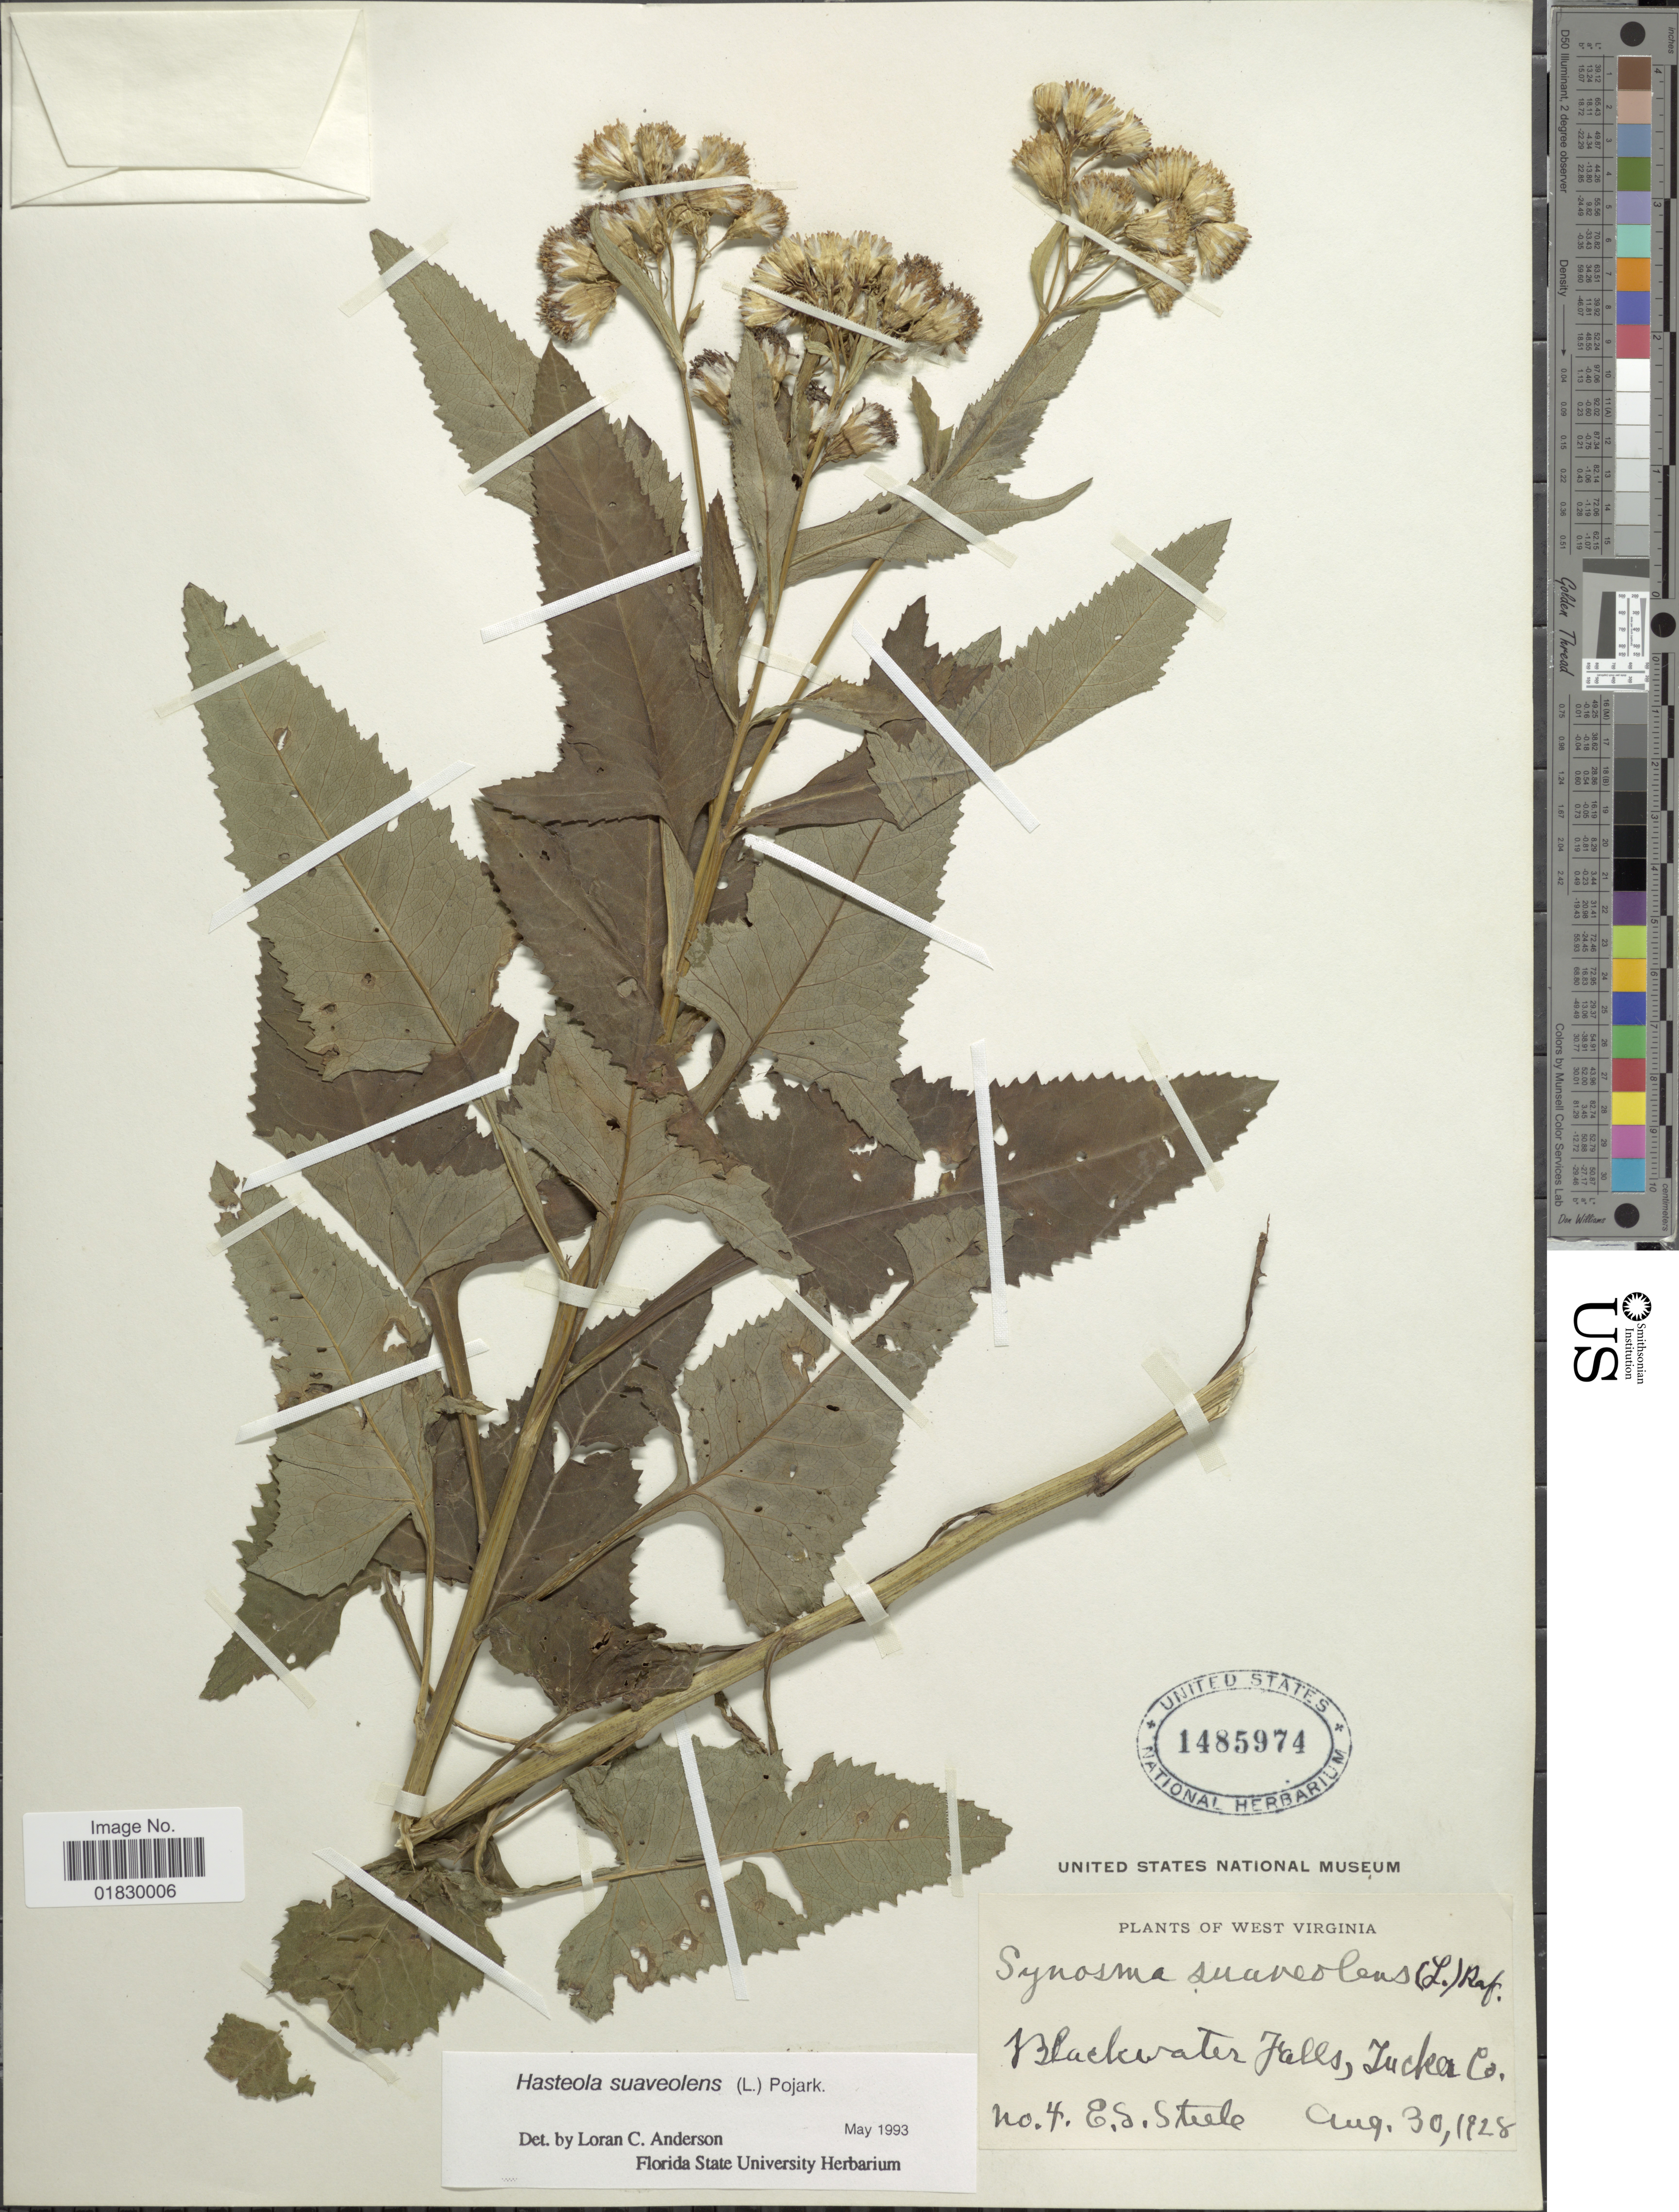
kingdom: Plantae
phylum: Tracheophyta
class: Magnoliopsida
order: Asterales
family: Asteraceae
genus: Hasteola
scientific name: Hasteola suaveolens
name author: (L.) Pojark.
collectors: E. Steele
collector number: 4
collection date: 1928-08-30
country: United States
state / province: West Virginia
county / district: Tucker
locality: Blackwater Falls, Tucker Co.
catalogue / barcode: US 1485974